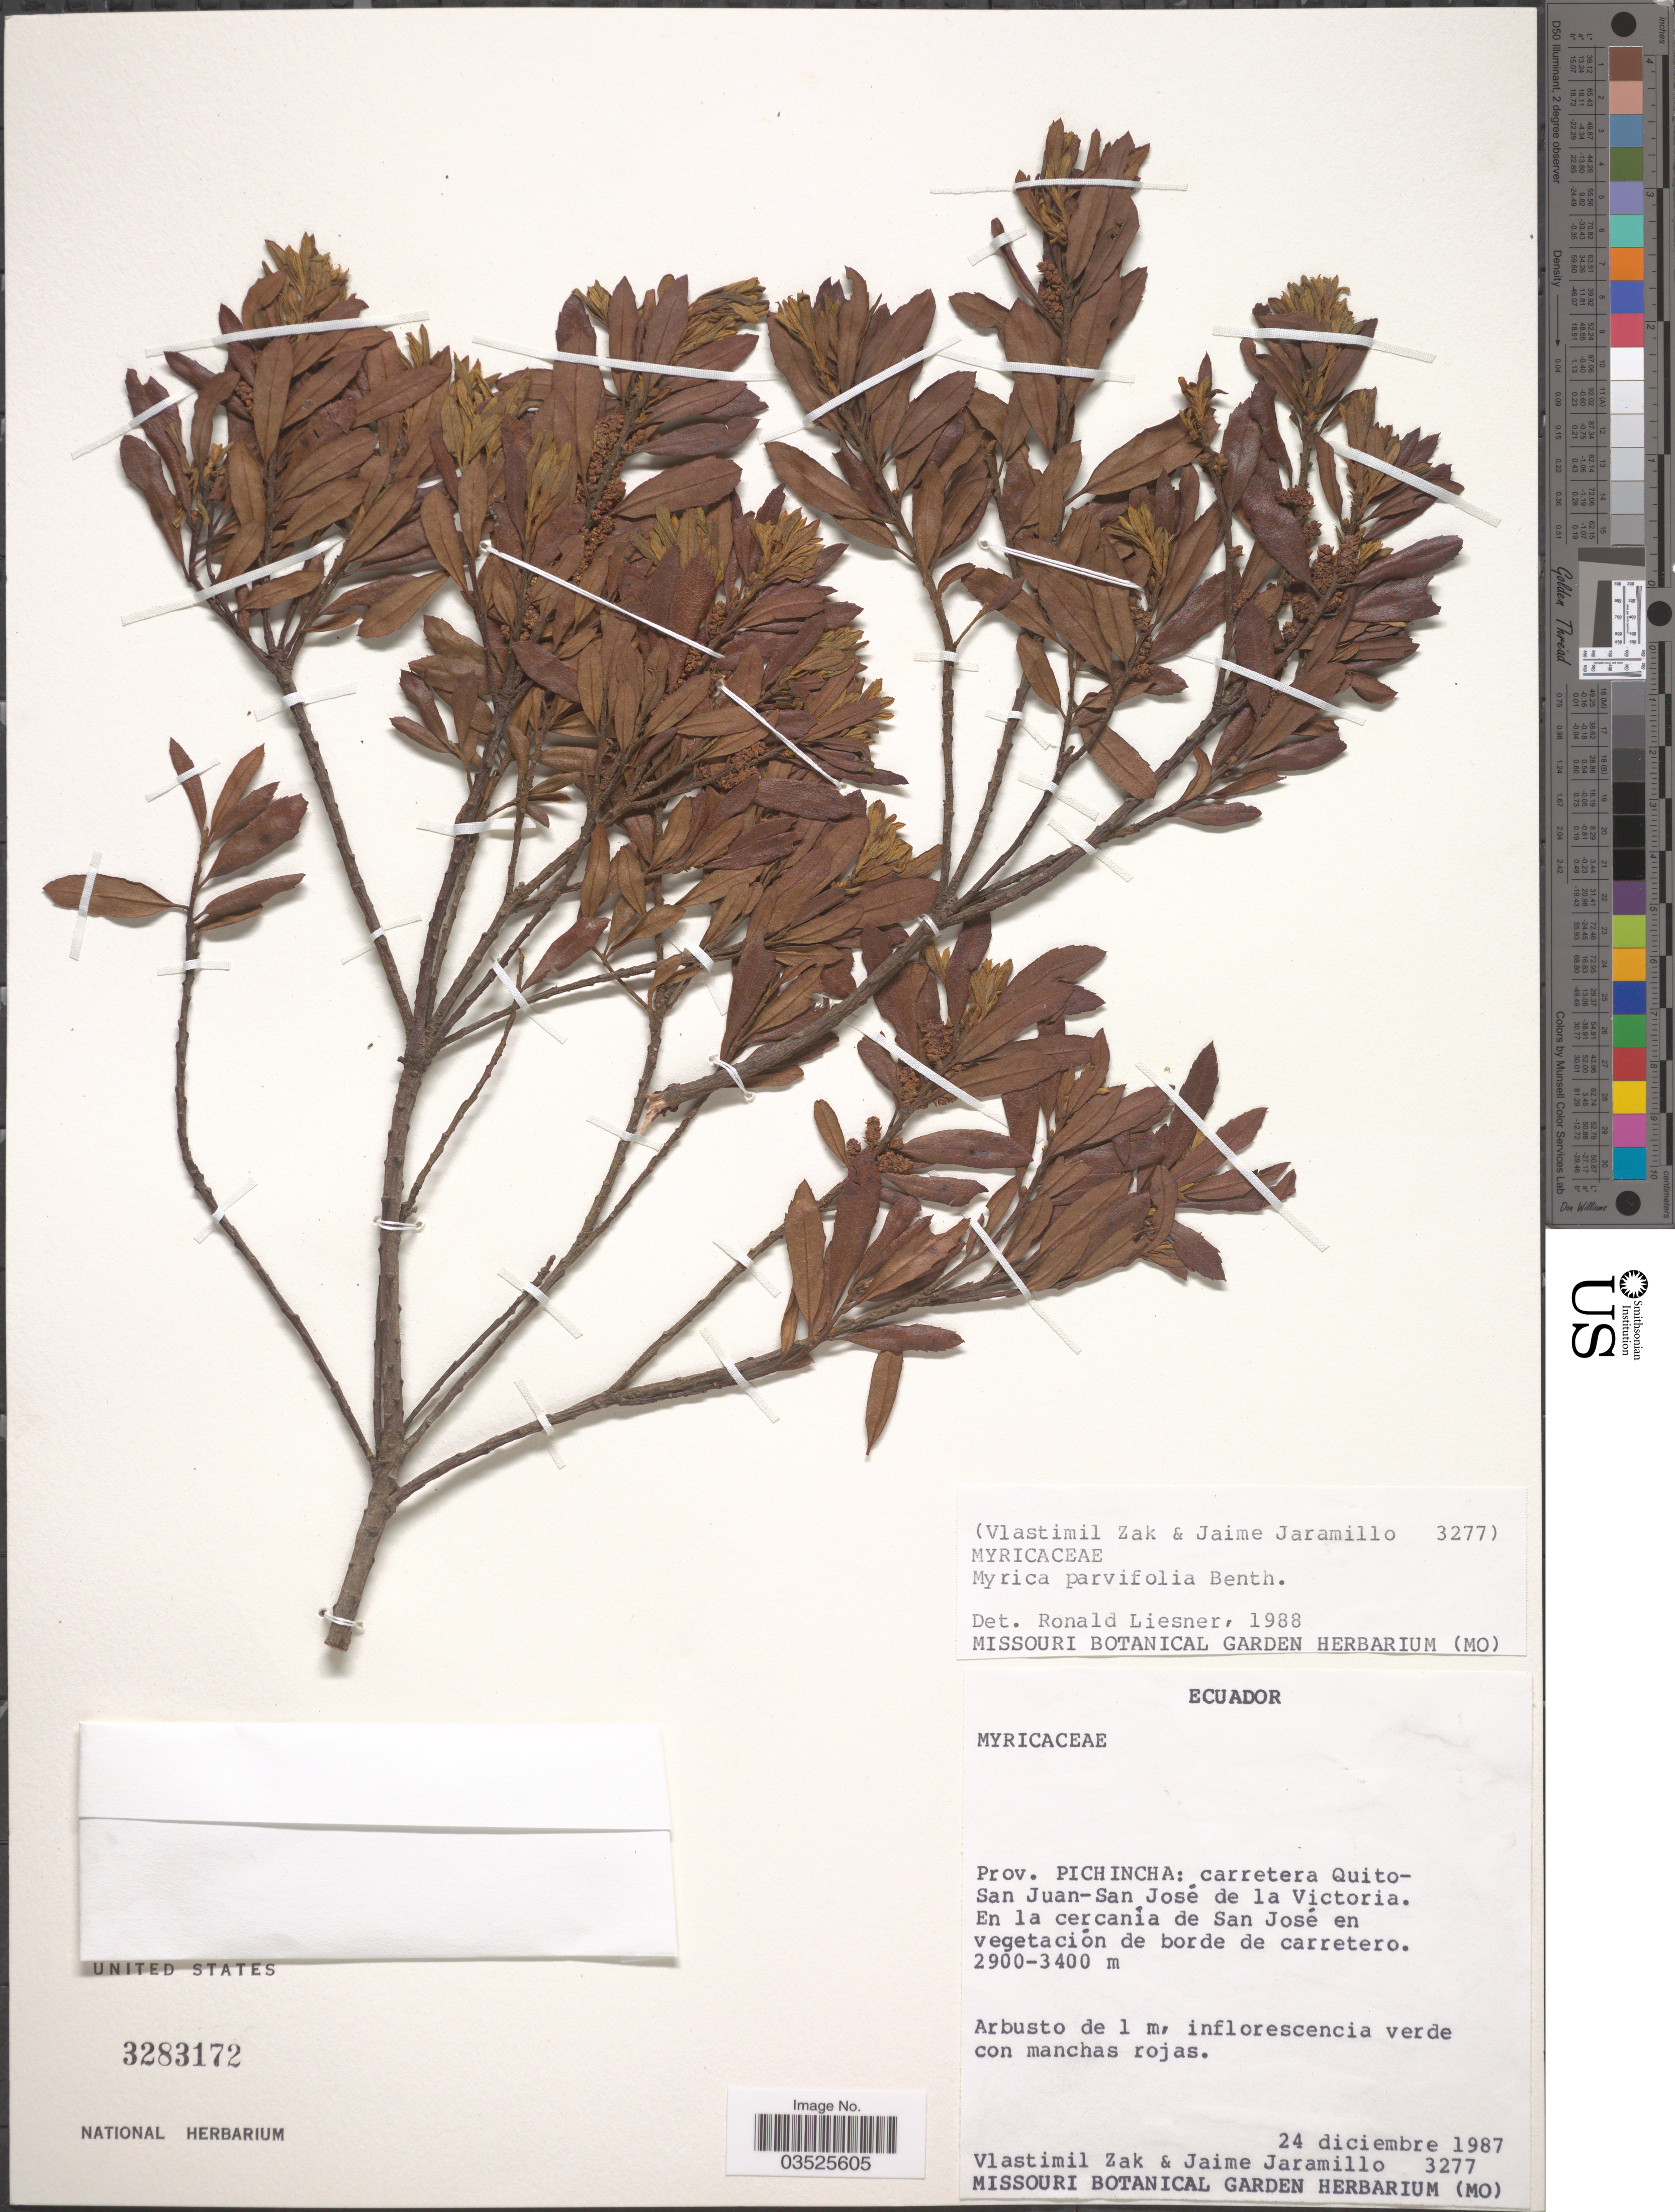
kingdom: Plantae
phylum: Tracheophyta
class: Magnoliopsida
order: Fagales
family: Myricaceae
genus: Morella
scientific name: Morella parvifolia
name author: (Benth.) Parra-Os.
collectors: V. Zak & J. Jaramillo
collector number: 3277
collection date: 1987-12-24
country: Ecuador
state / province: Pichincha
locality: Carretera Quito-San Juan-San José de la Victoria. En la cercania de San José.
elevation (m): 2900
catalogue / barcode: US 3283172